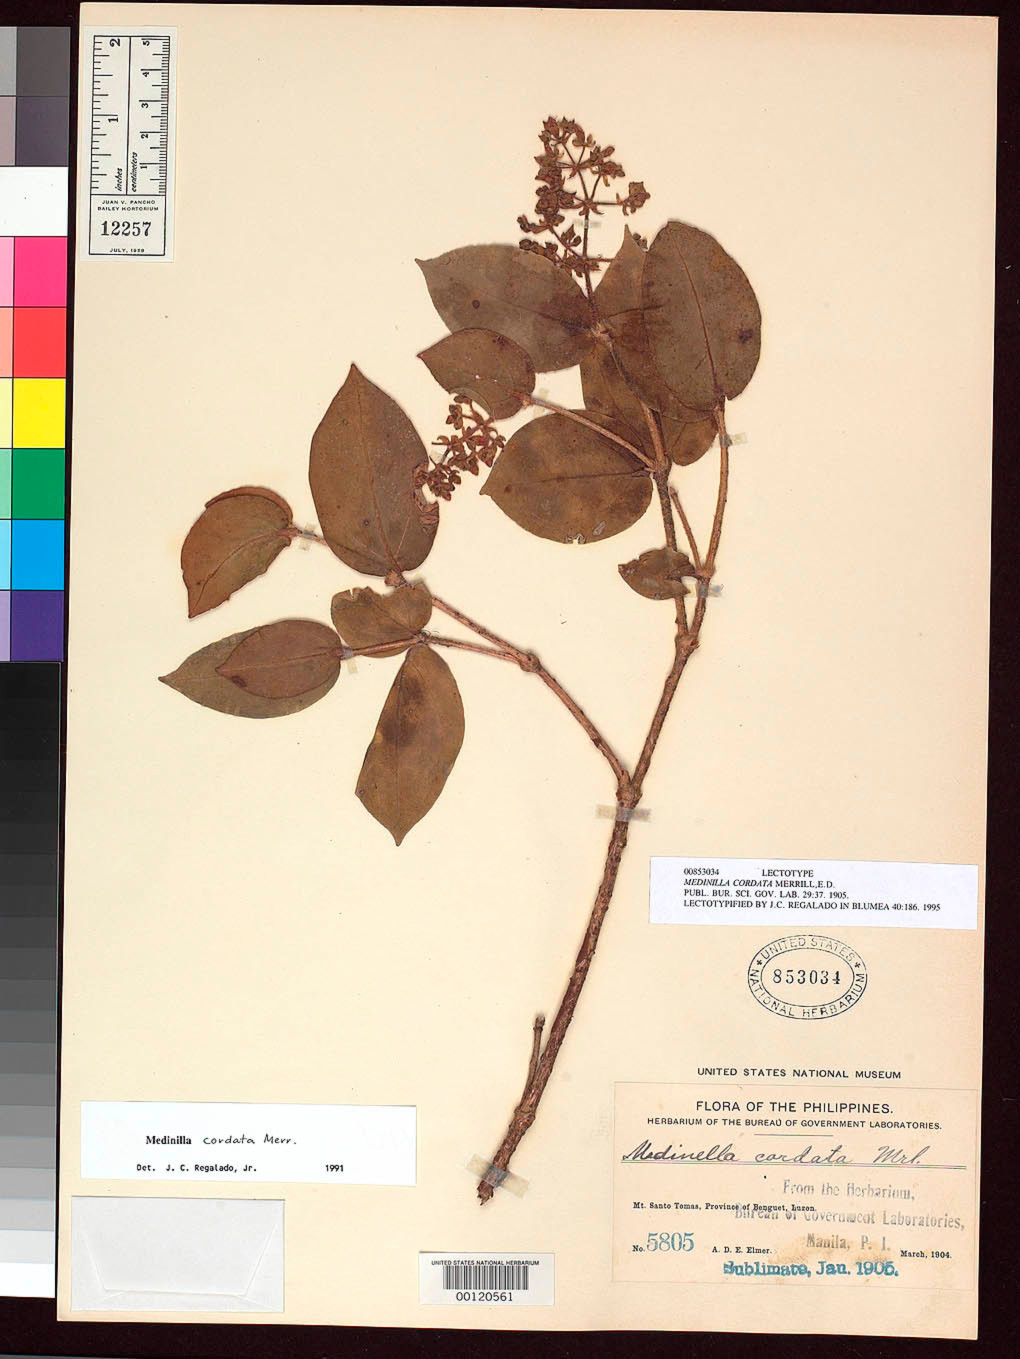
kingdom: Plantae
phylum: Tracheophyta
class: Magnoliopsida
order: Myrtales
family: Melastomataceae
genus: Medinilla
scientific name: Medinilla cordata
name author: Merr.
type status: Lectotype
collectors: A. D. E. Elmer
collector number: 5805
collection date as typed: Mar 1904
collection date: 1904-03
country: Philippines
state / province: Cordillera (Administrative Region)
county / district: Benguet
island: Luzon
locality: Mt. Santo Tomas.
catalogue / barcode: US 853034